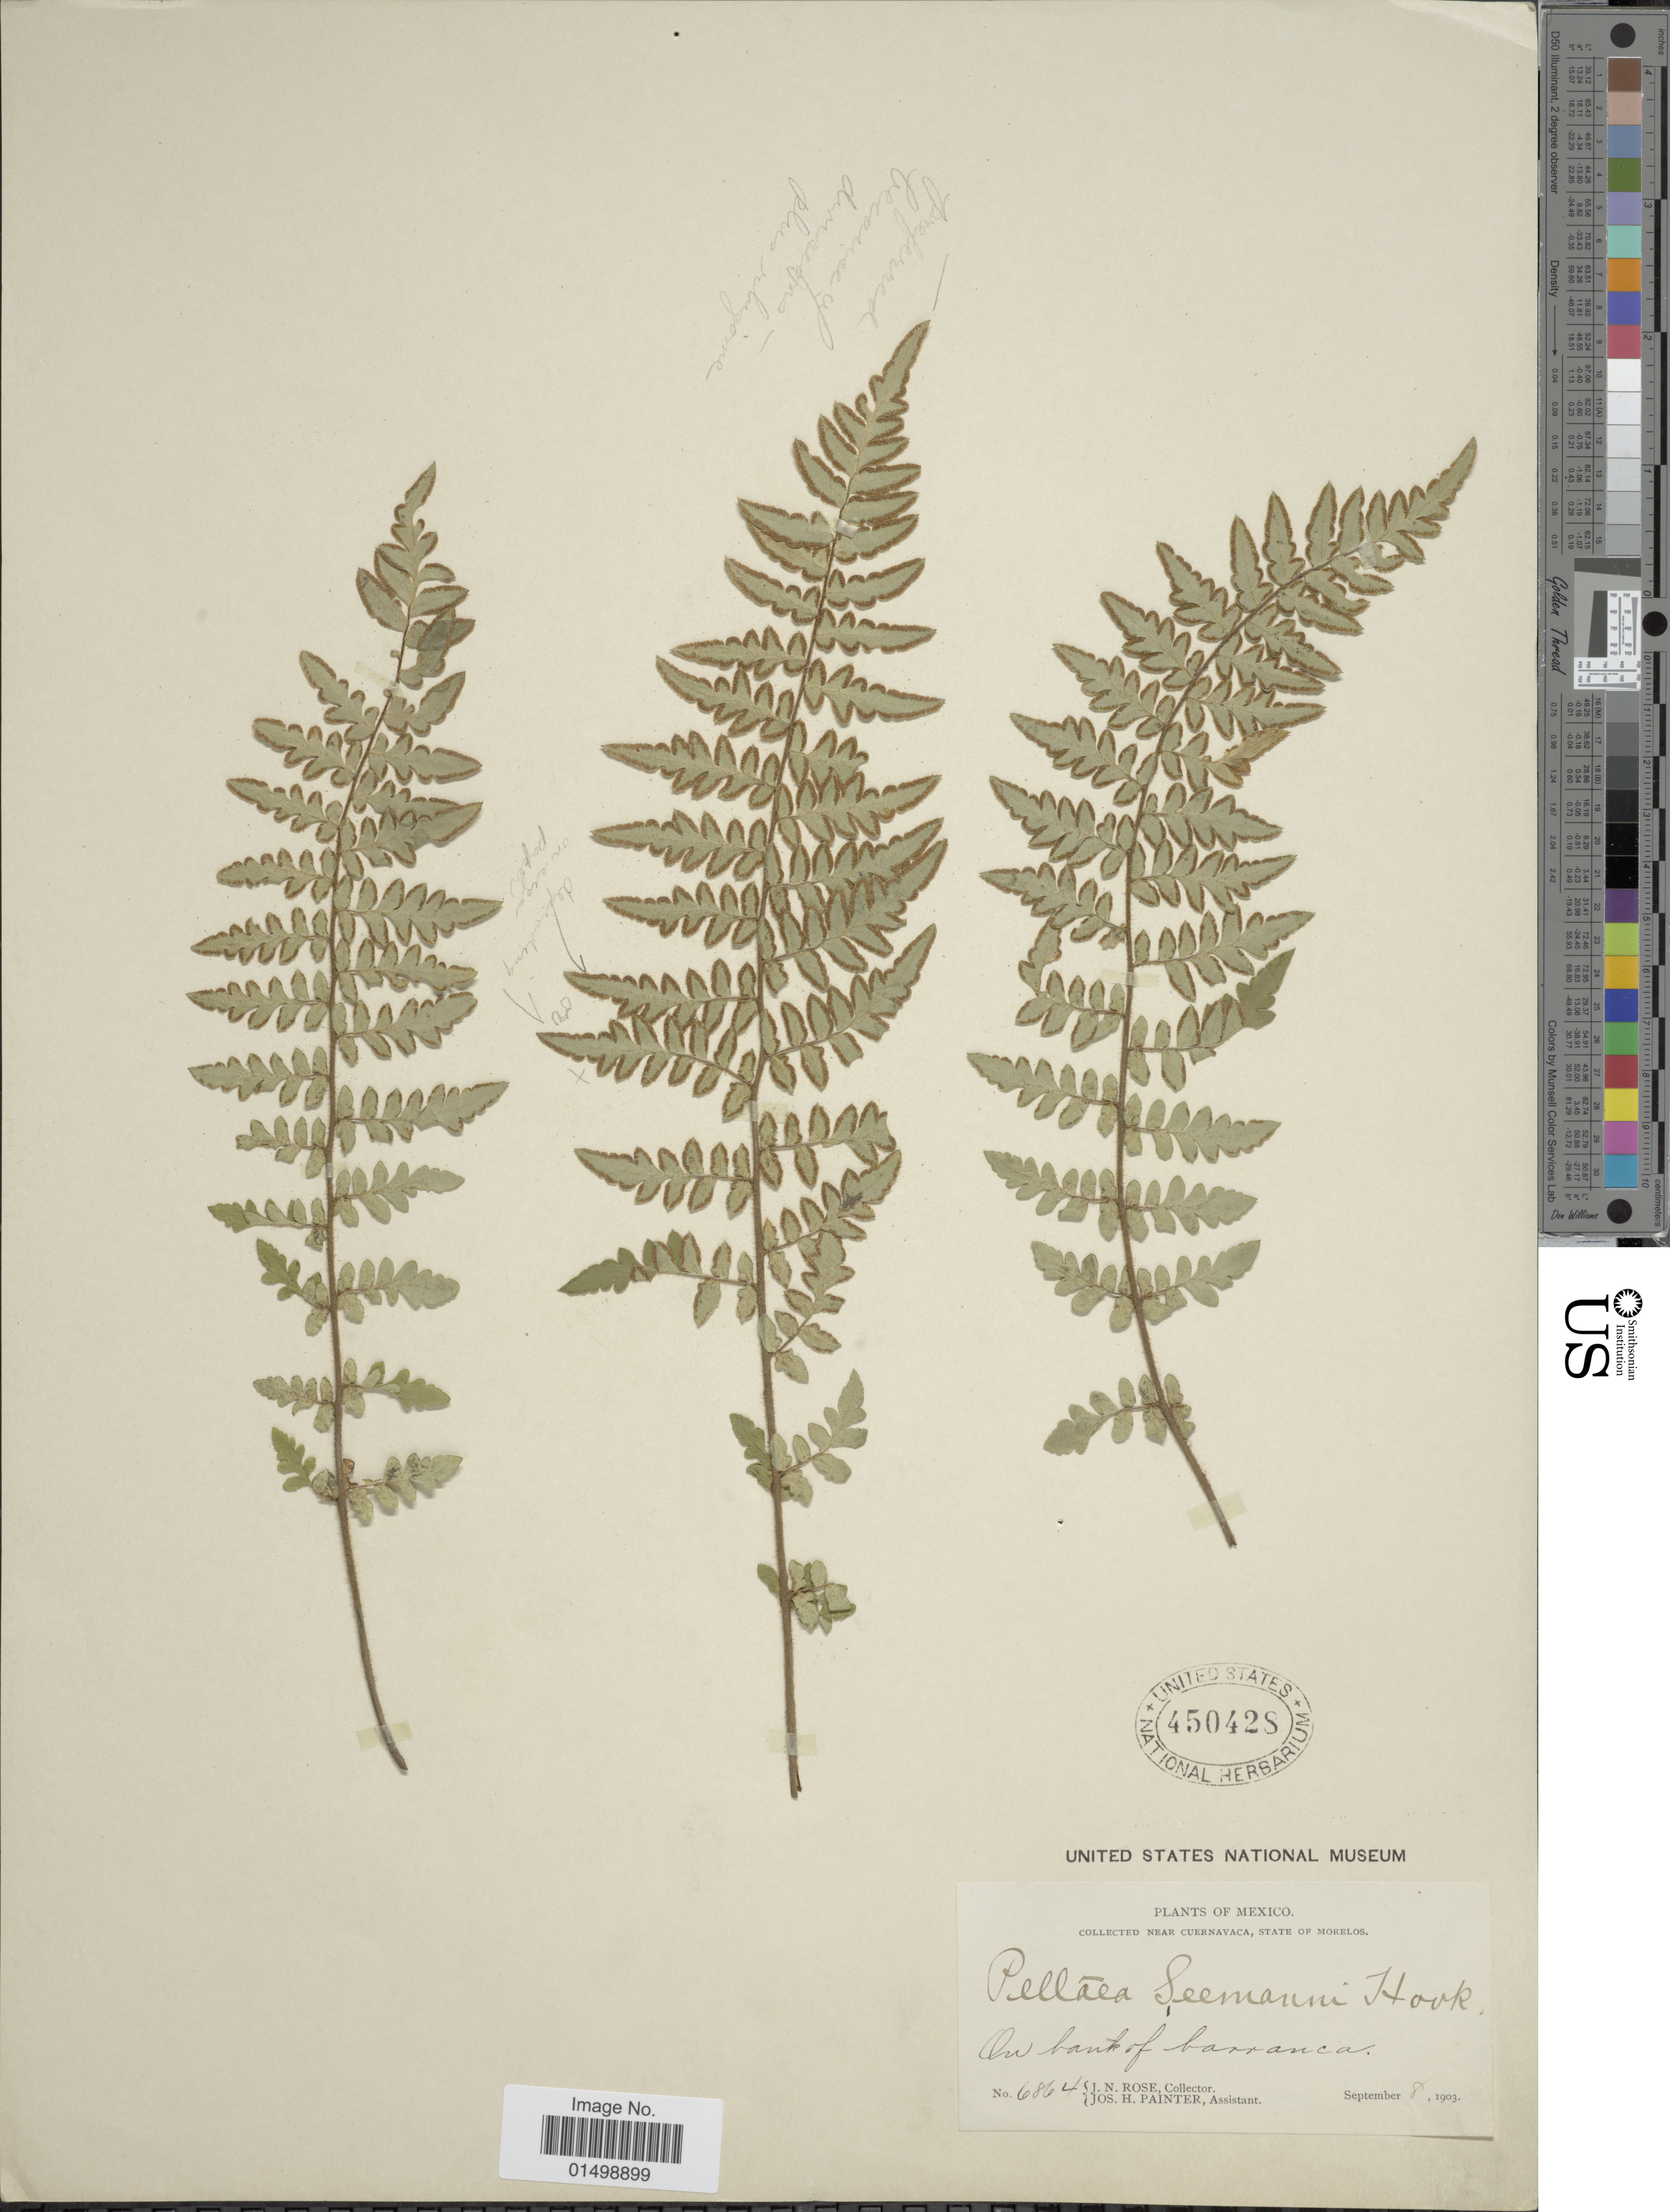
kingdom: Plantae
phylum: Tracheophyta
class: Polypodiopsida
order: Polypodiales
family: Pteridaceae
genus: Cheilanthes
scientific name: Cheilanthes lozanii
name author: (Maxon) R.M. Tryon & A.F. Tryon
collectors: J. N. Rose & J. H. Painter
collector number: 6864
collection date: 1903-09-08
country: Mexico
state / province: Morelos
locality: Near Cuernavaca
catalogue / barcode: US 450428